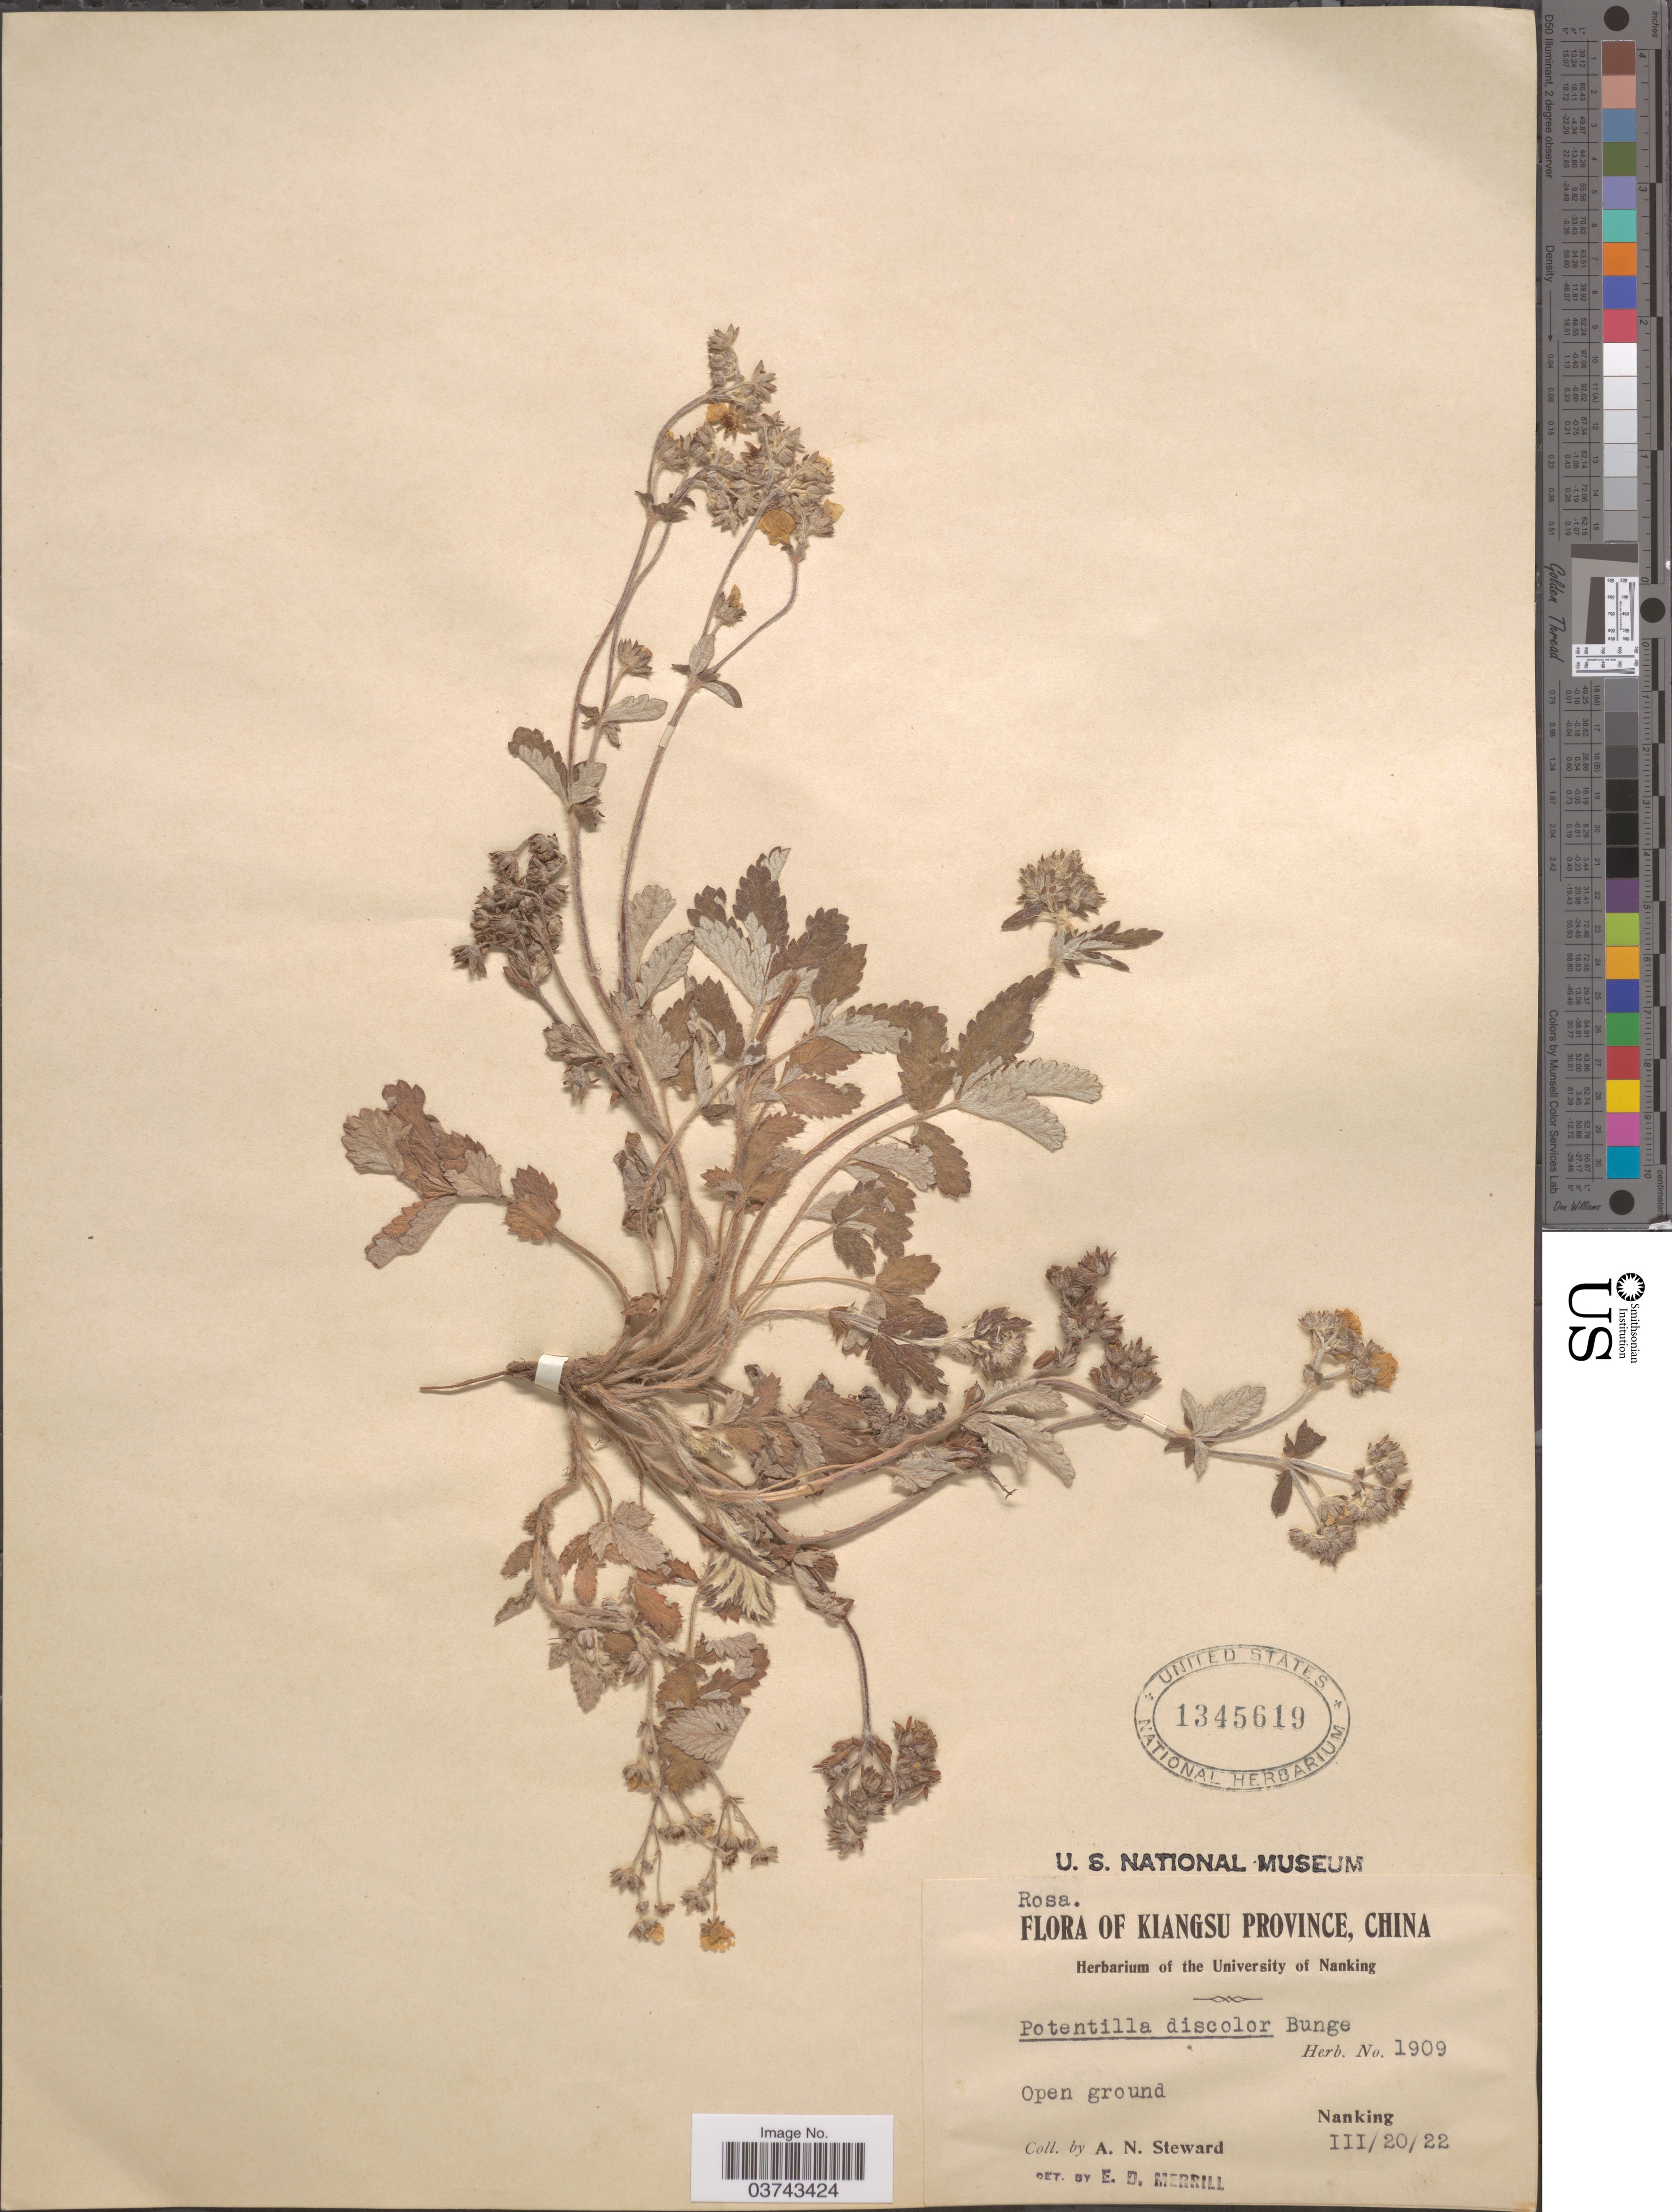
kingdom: Plantae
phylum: Tracheophyta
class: Magnoliopsida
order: Rosales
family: Rosaceae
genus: Potentilla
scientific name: Potentilla discolor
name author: Bunge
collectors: A. N. Steward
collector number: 1909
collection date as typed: Transcribed d/m/y: 20/3/22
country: China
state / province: Jiangsu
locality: Kiangsu Province. Nanking.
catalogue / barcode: US 1345619